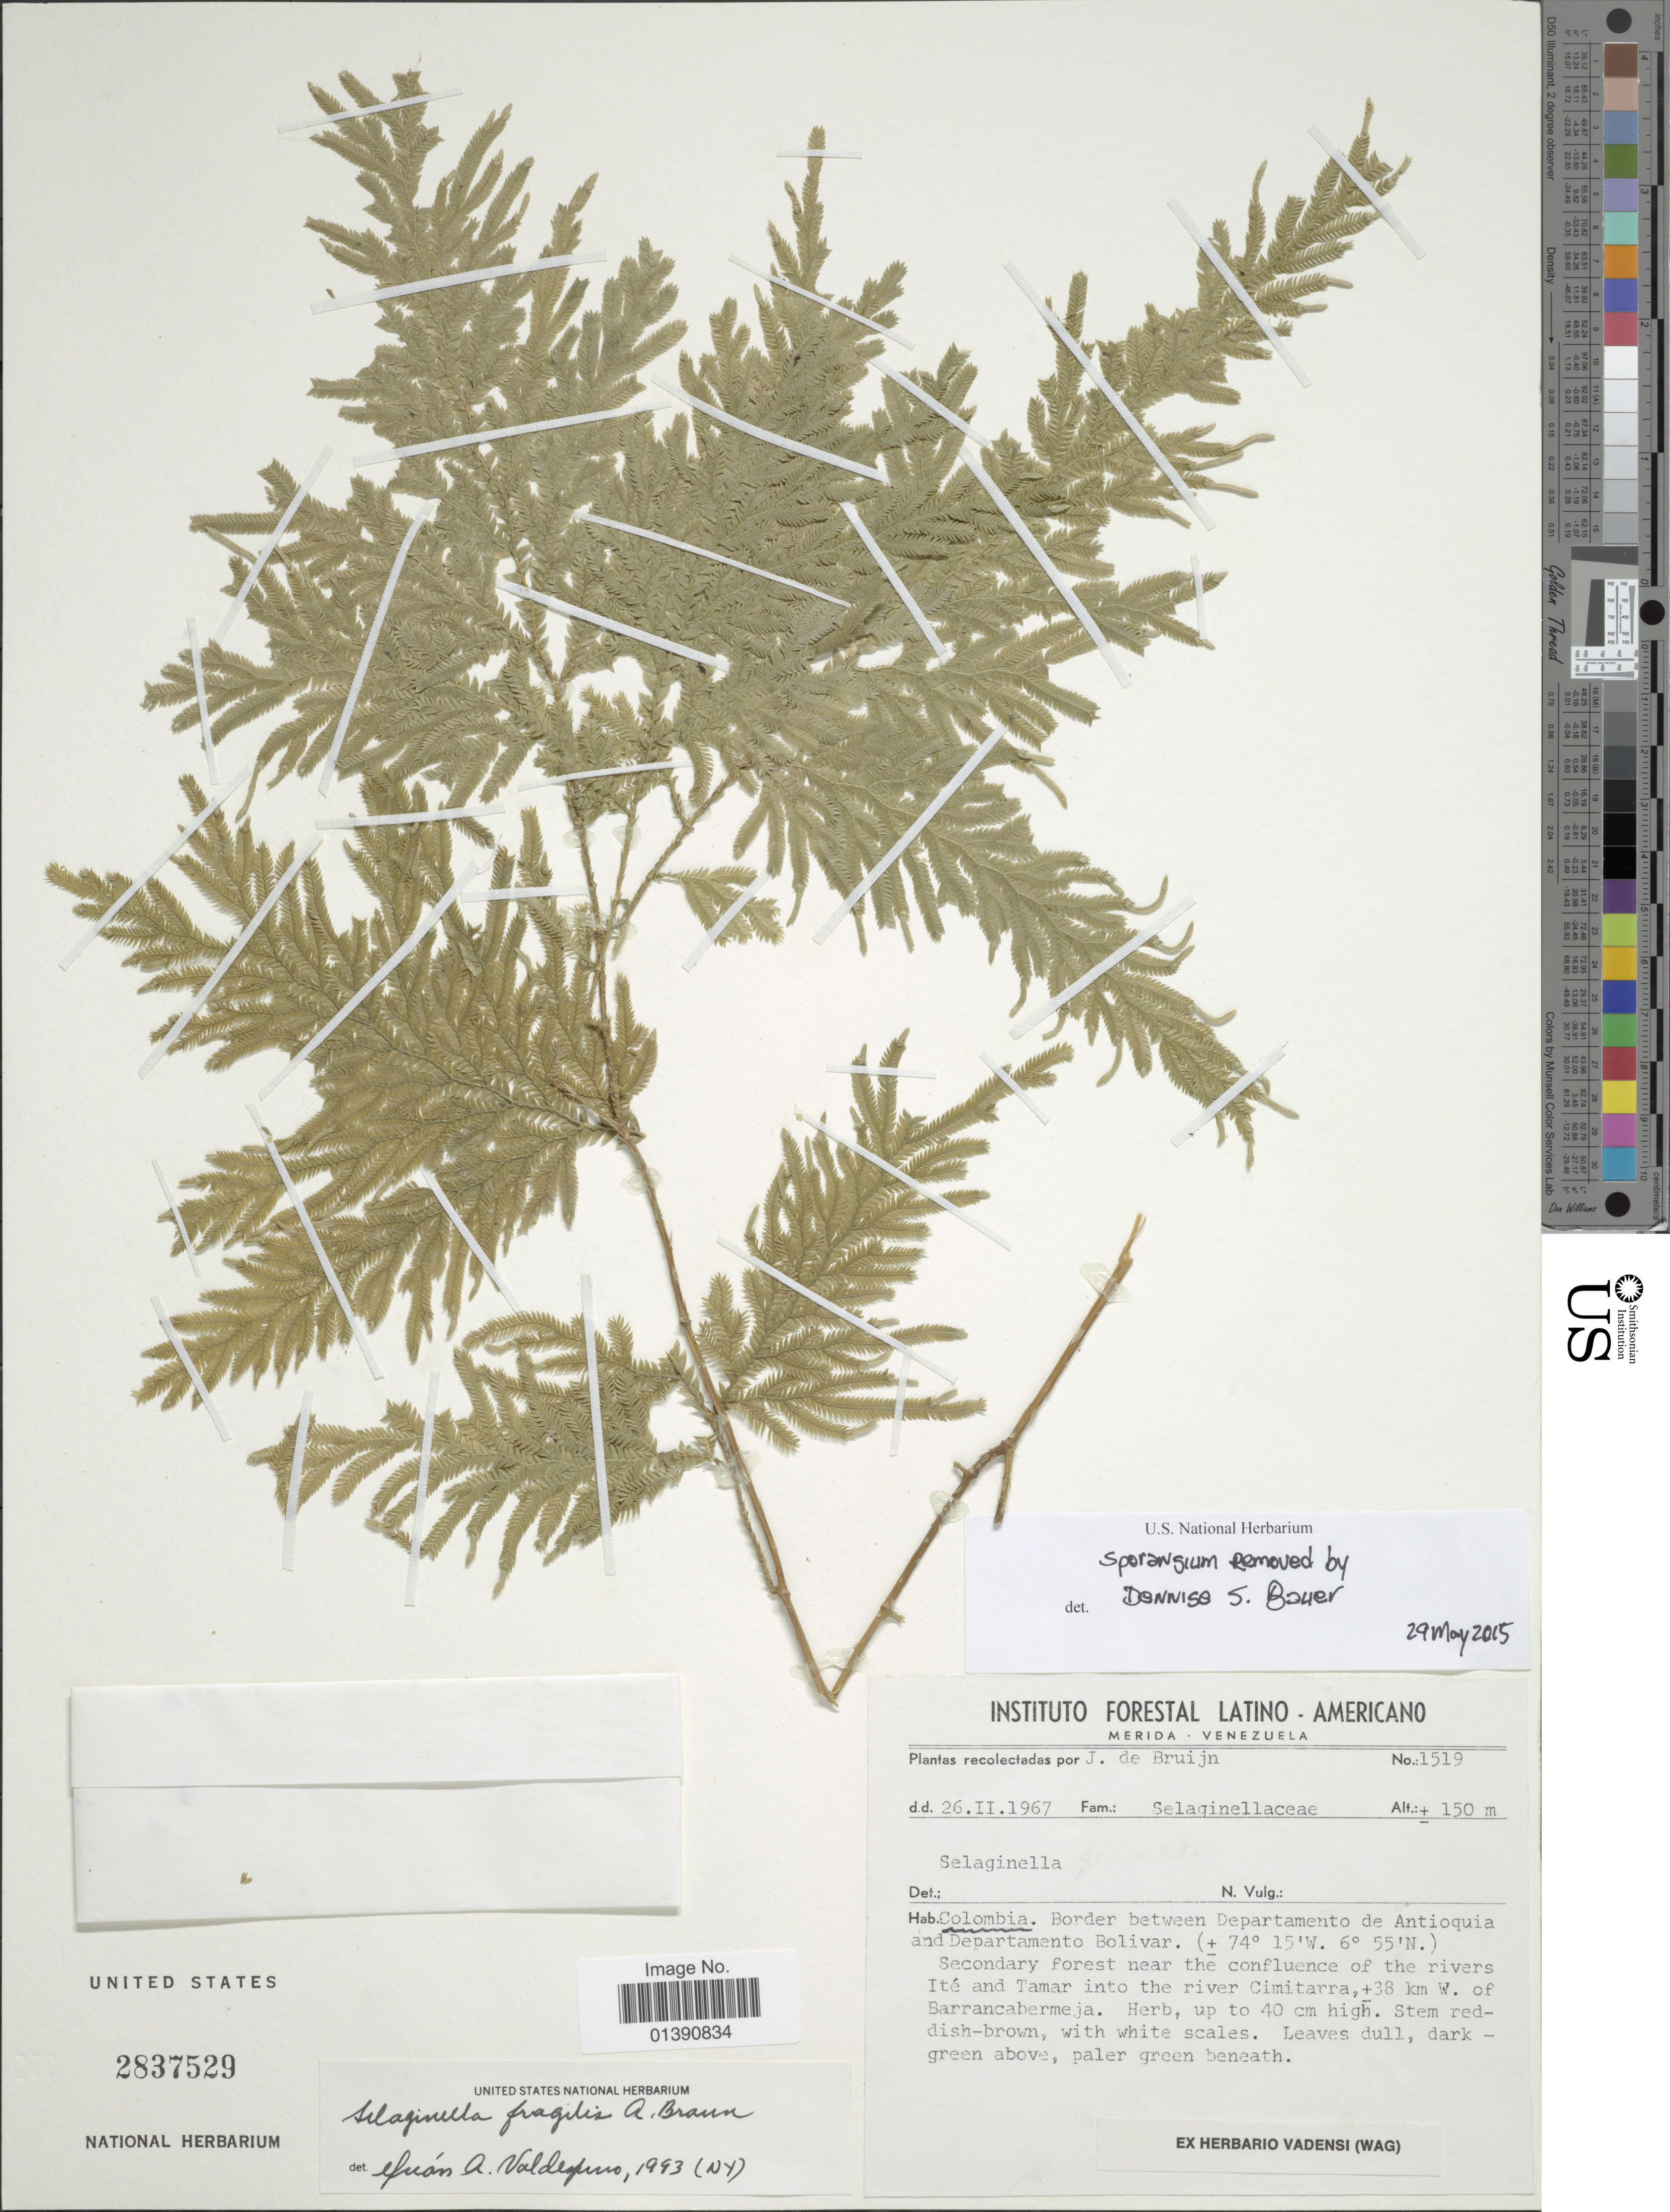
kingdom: Plantae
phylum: Tracheophyta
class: Lycopodiopsida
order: Selaginellales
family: Selaginellaceae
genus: Selaginella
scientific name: Selaginella fragilis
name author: A. Braun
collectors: J. Bruijn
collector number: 1519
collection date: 1967-02-26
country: Colombia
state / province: Antioquia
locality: Border between Departamento de Antioquia and Departamento to Bolivar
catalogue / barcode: US 2837529